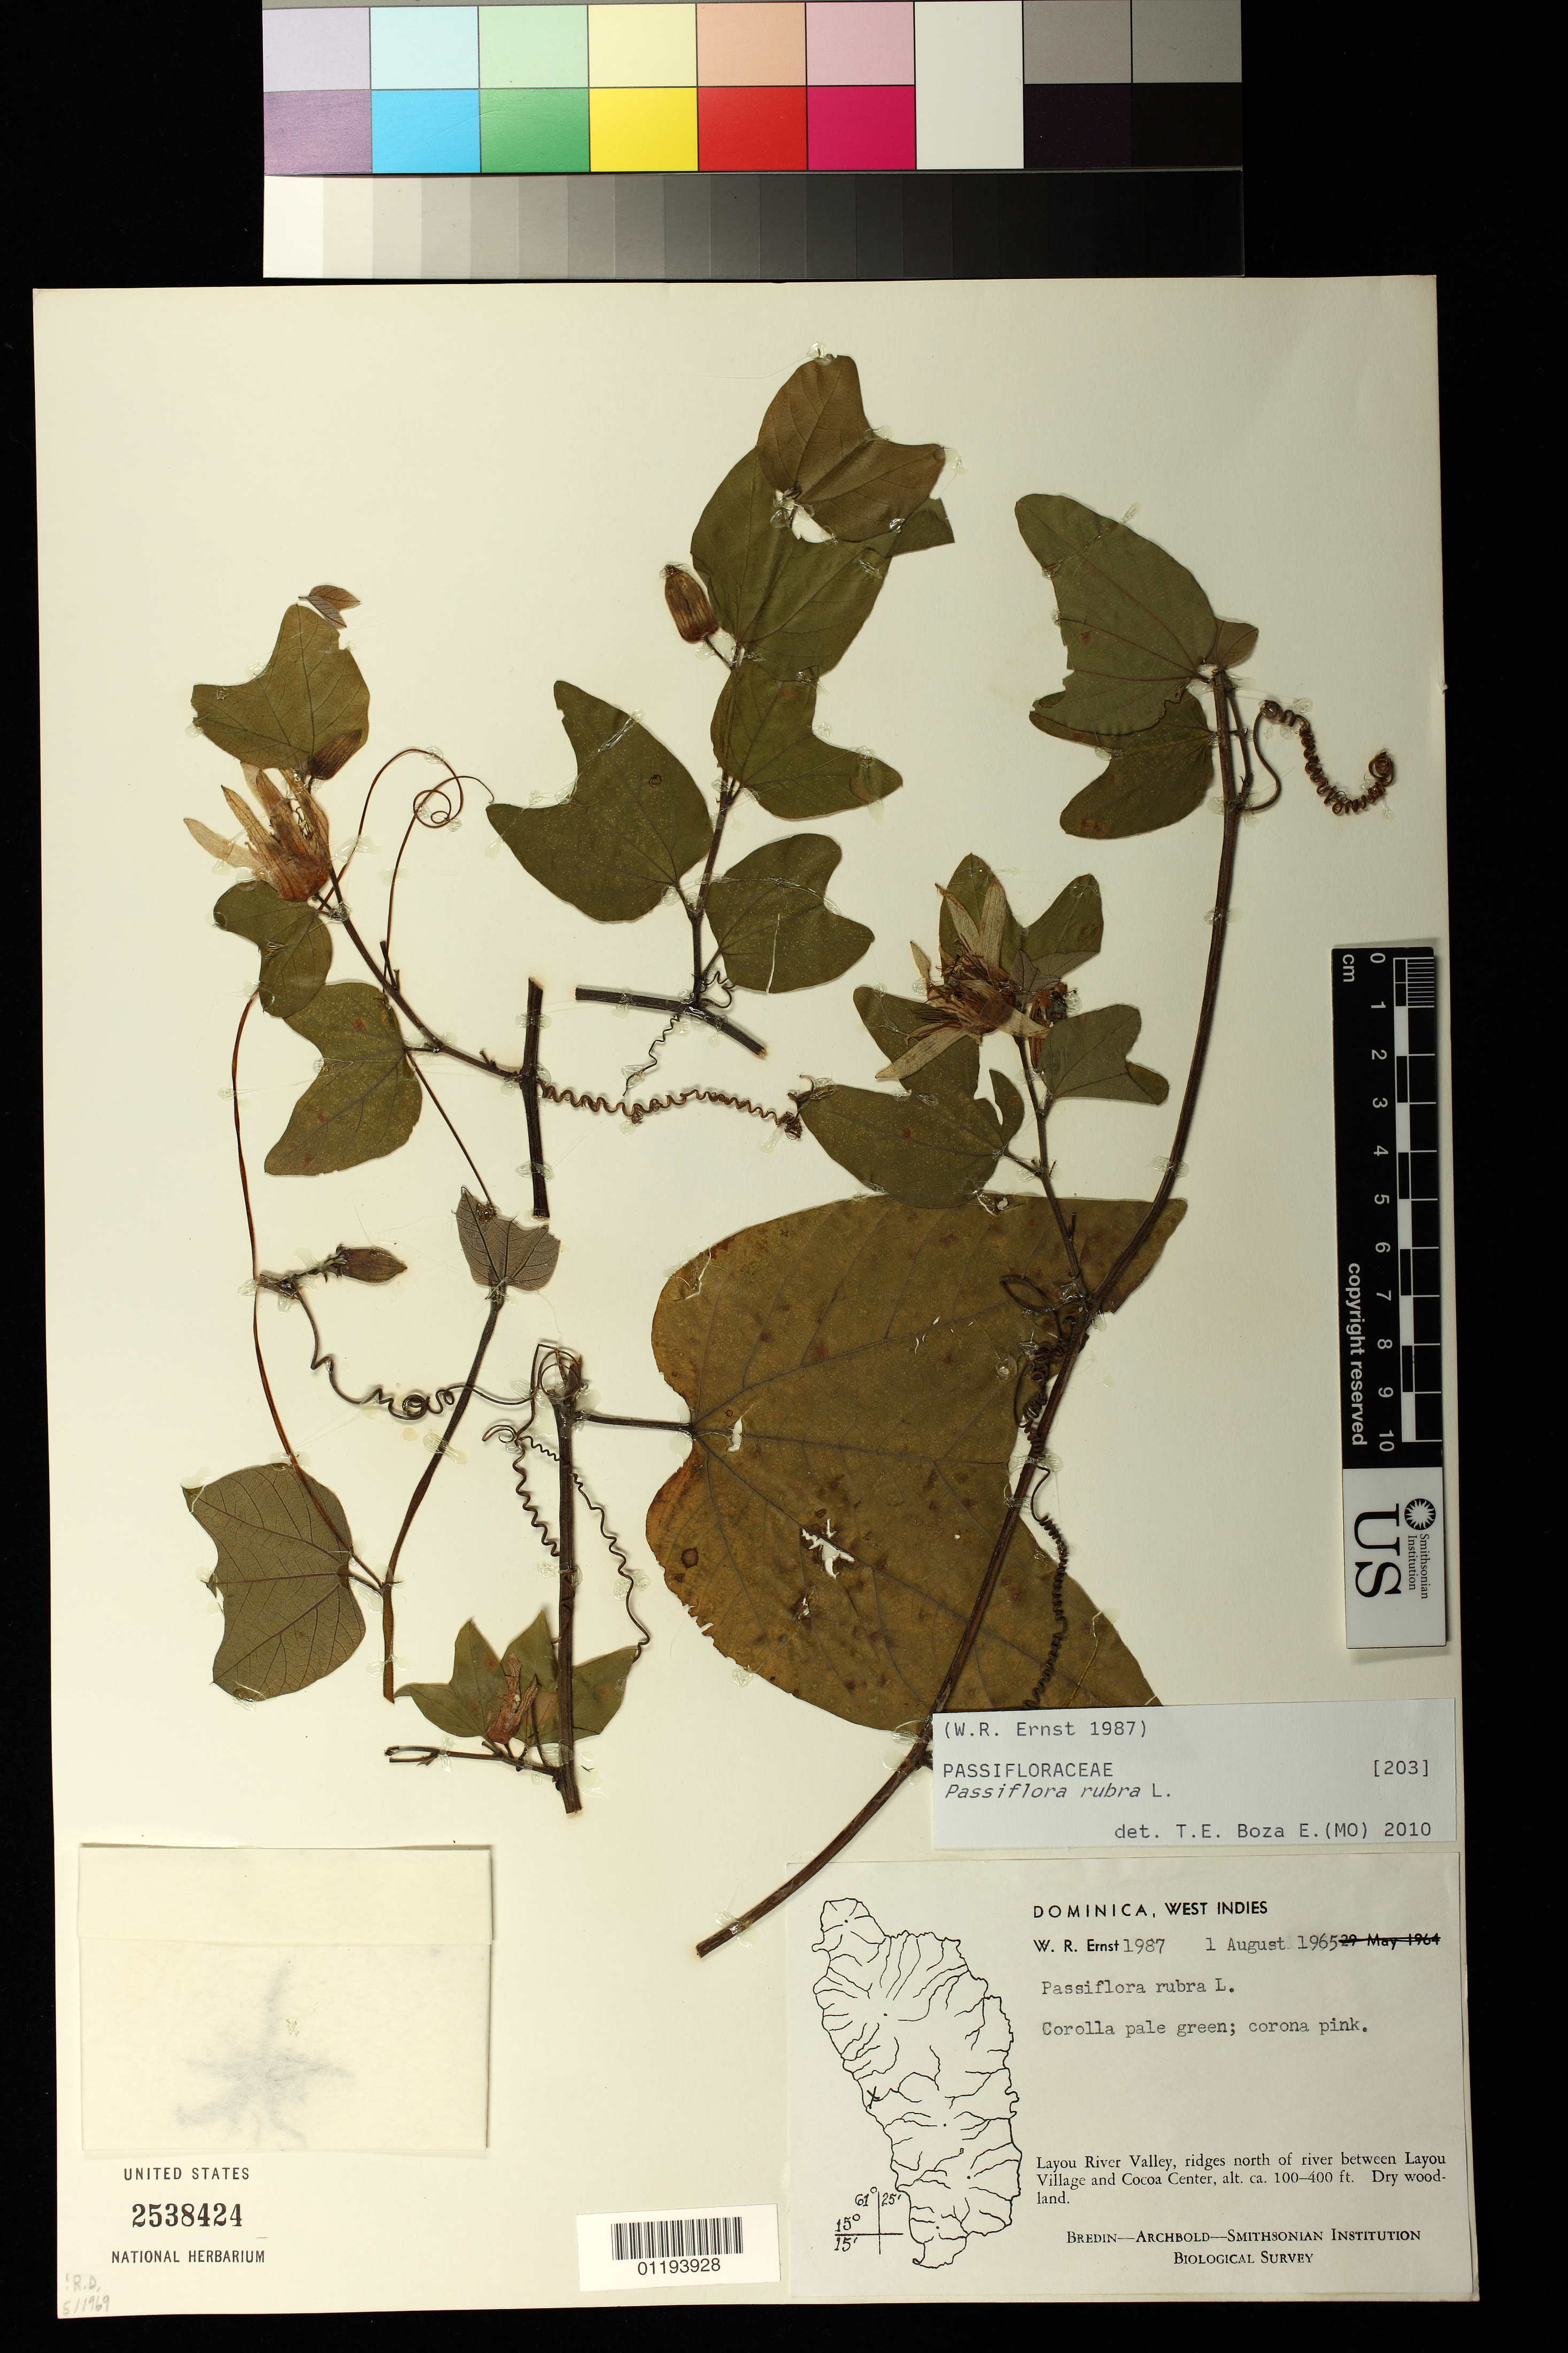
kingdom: Plantae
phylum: Tracheophyta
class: Magnoliopsida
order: Malpighiales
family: Passifloraceae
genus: Passiflora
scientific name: Passiflora rubra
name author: L.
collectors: W. R. Ernst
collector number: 1987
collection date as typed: Aug 1 1965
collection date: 1965-08-01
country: Dominica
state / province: St. Joseph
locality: Layou River Valley, ridges north of river between Layou Village and Cocoa Center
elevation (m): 100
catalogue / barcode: US 2538424